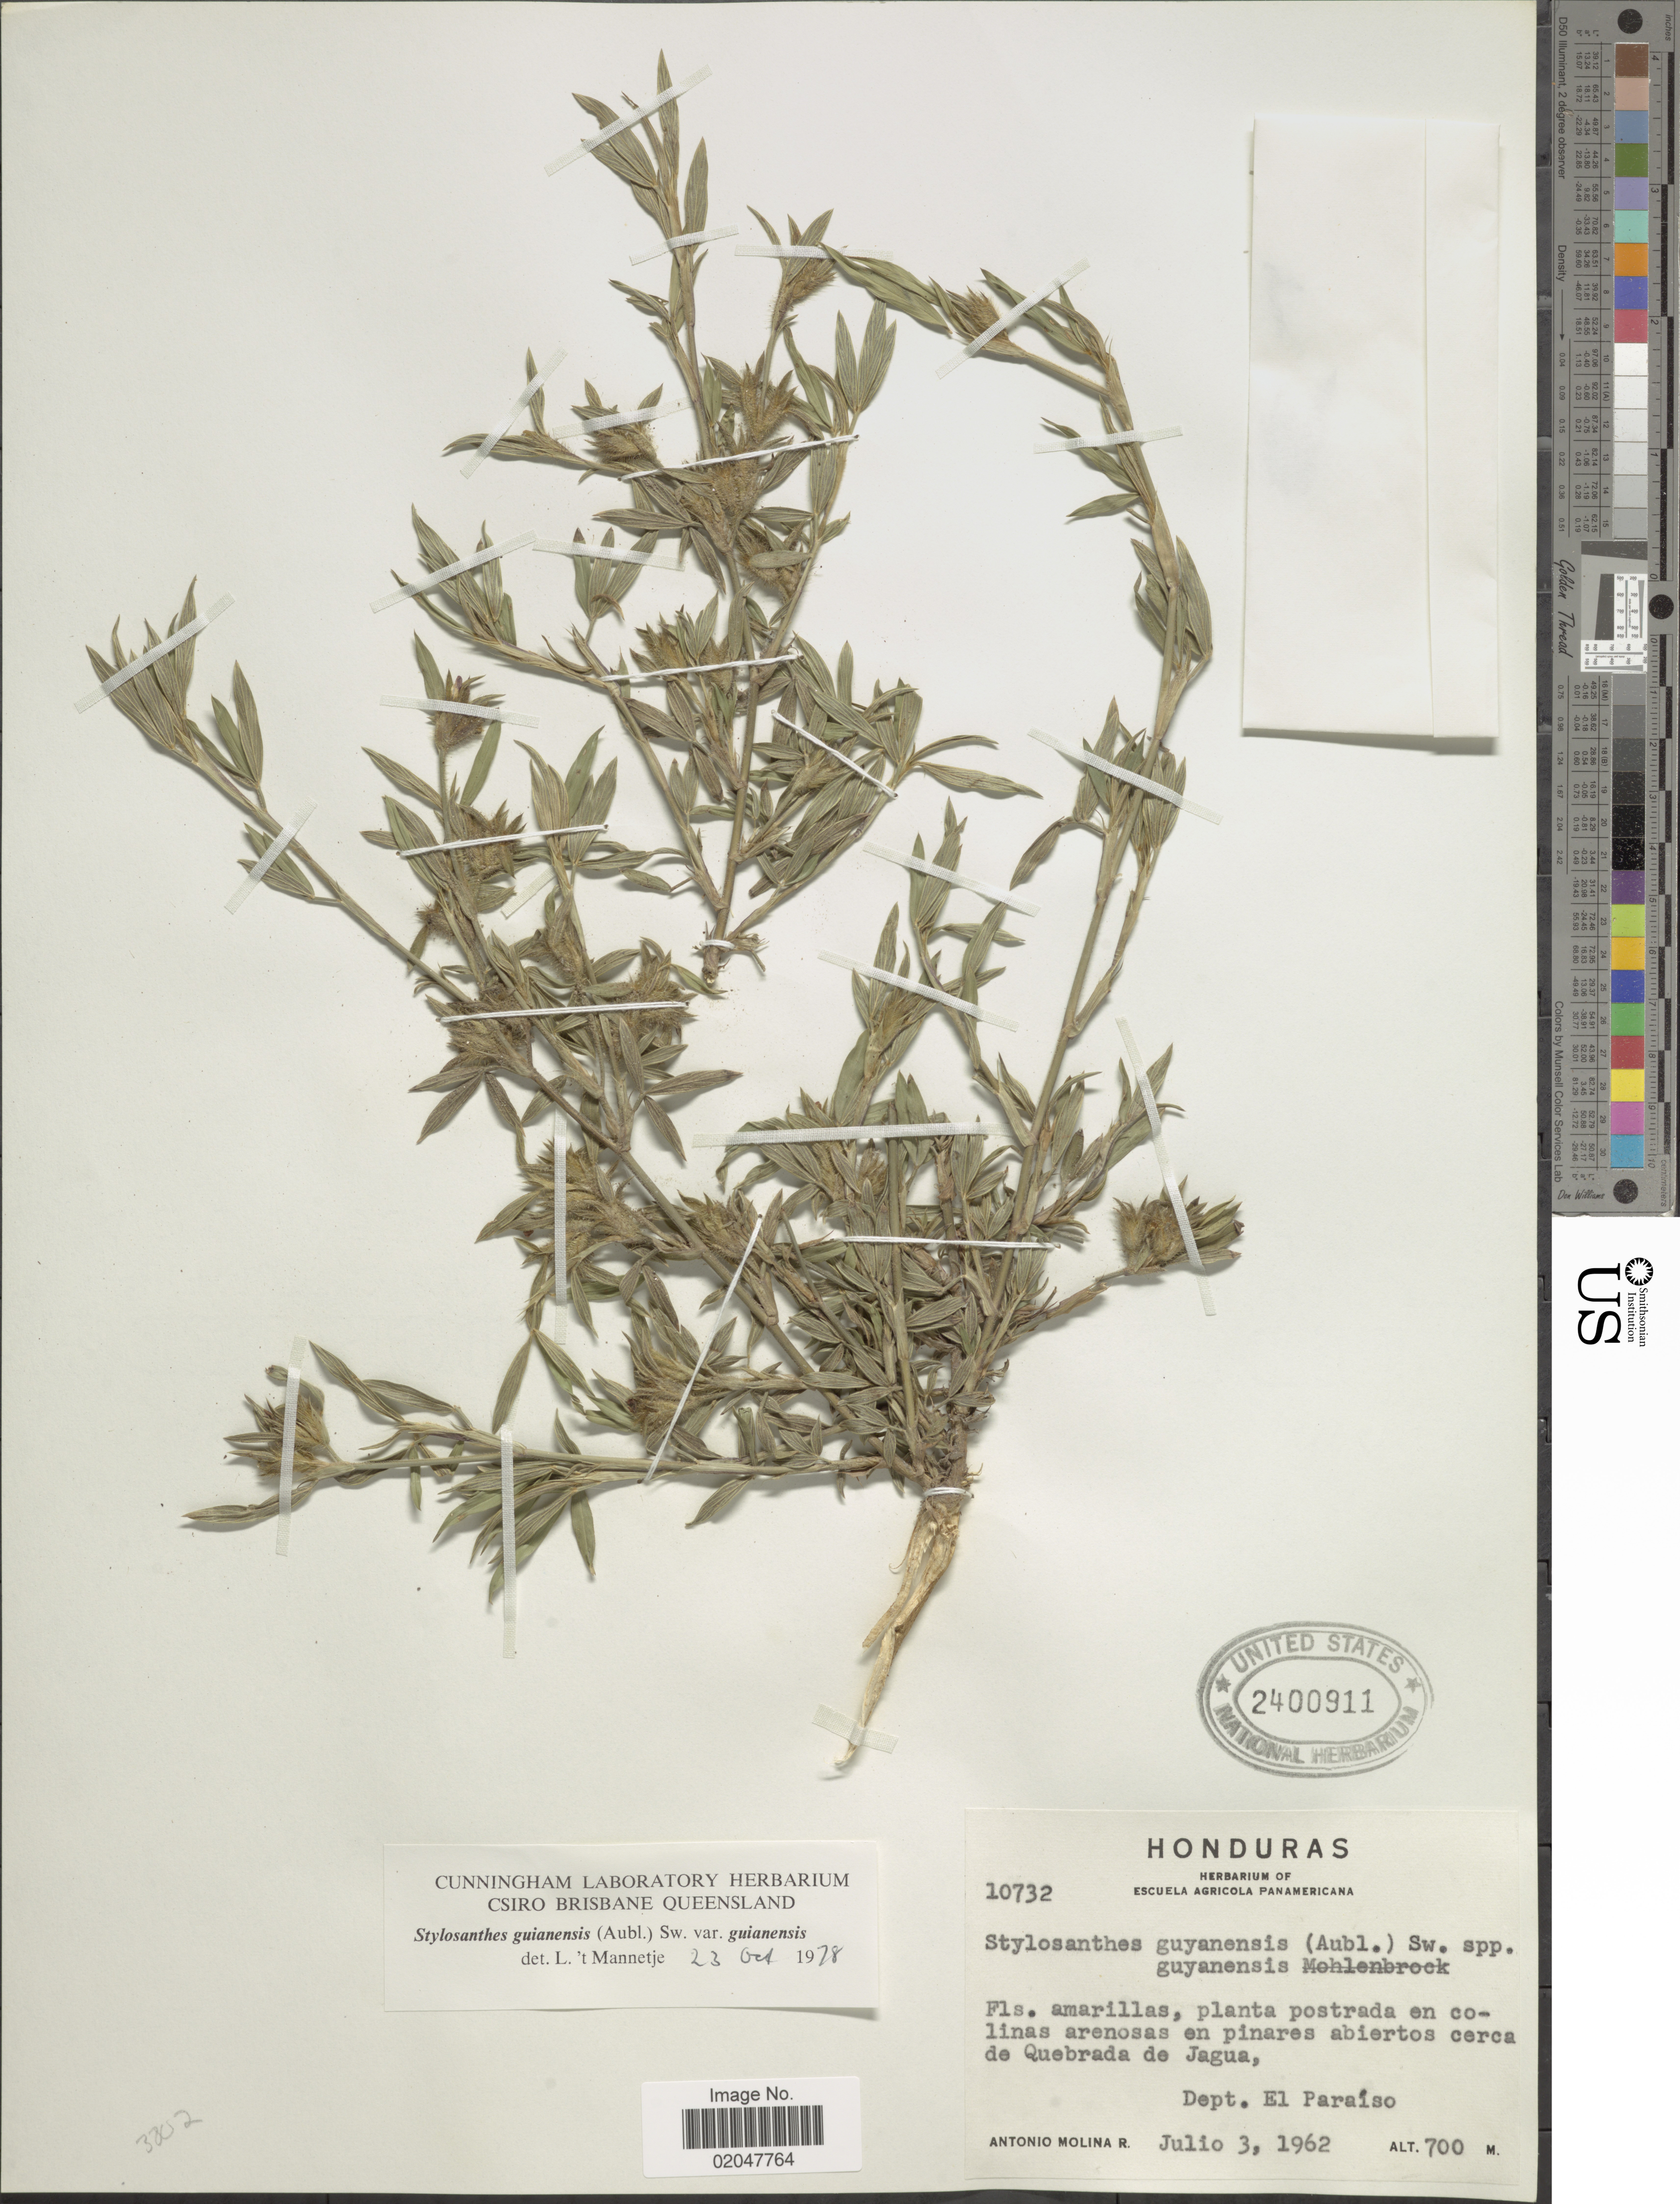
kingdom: Plantae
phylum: Tracheophyta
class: Magnoliopsida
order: Fabales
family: Fabaceae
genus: Stylosanthes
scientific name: Stylosanthes guianensis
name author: (Aubl.) Sw.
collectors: A. Molina R.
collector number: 10732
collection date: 1962-07-03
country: Honduras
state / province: El Paraíso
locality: Planta postrada en colinas arenosas en pinares abiertos cerca de Quebrada de Jagua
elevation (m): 700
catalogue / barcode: US 2400911